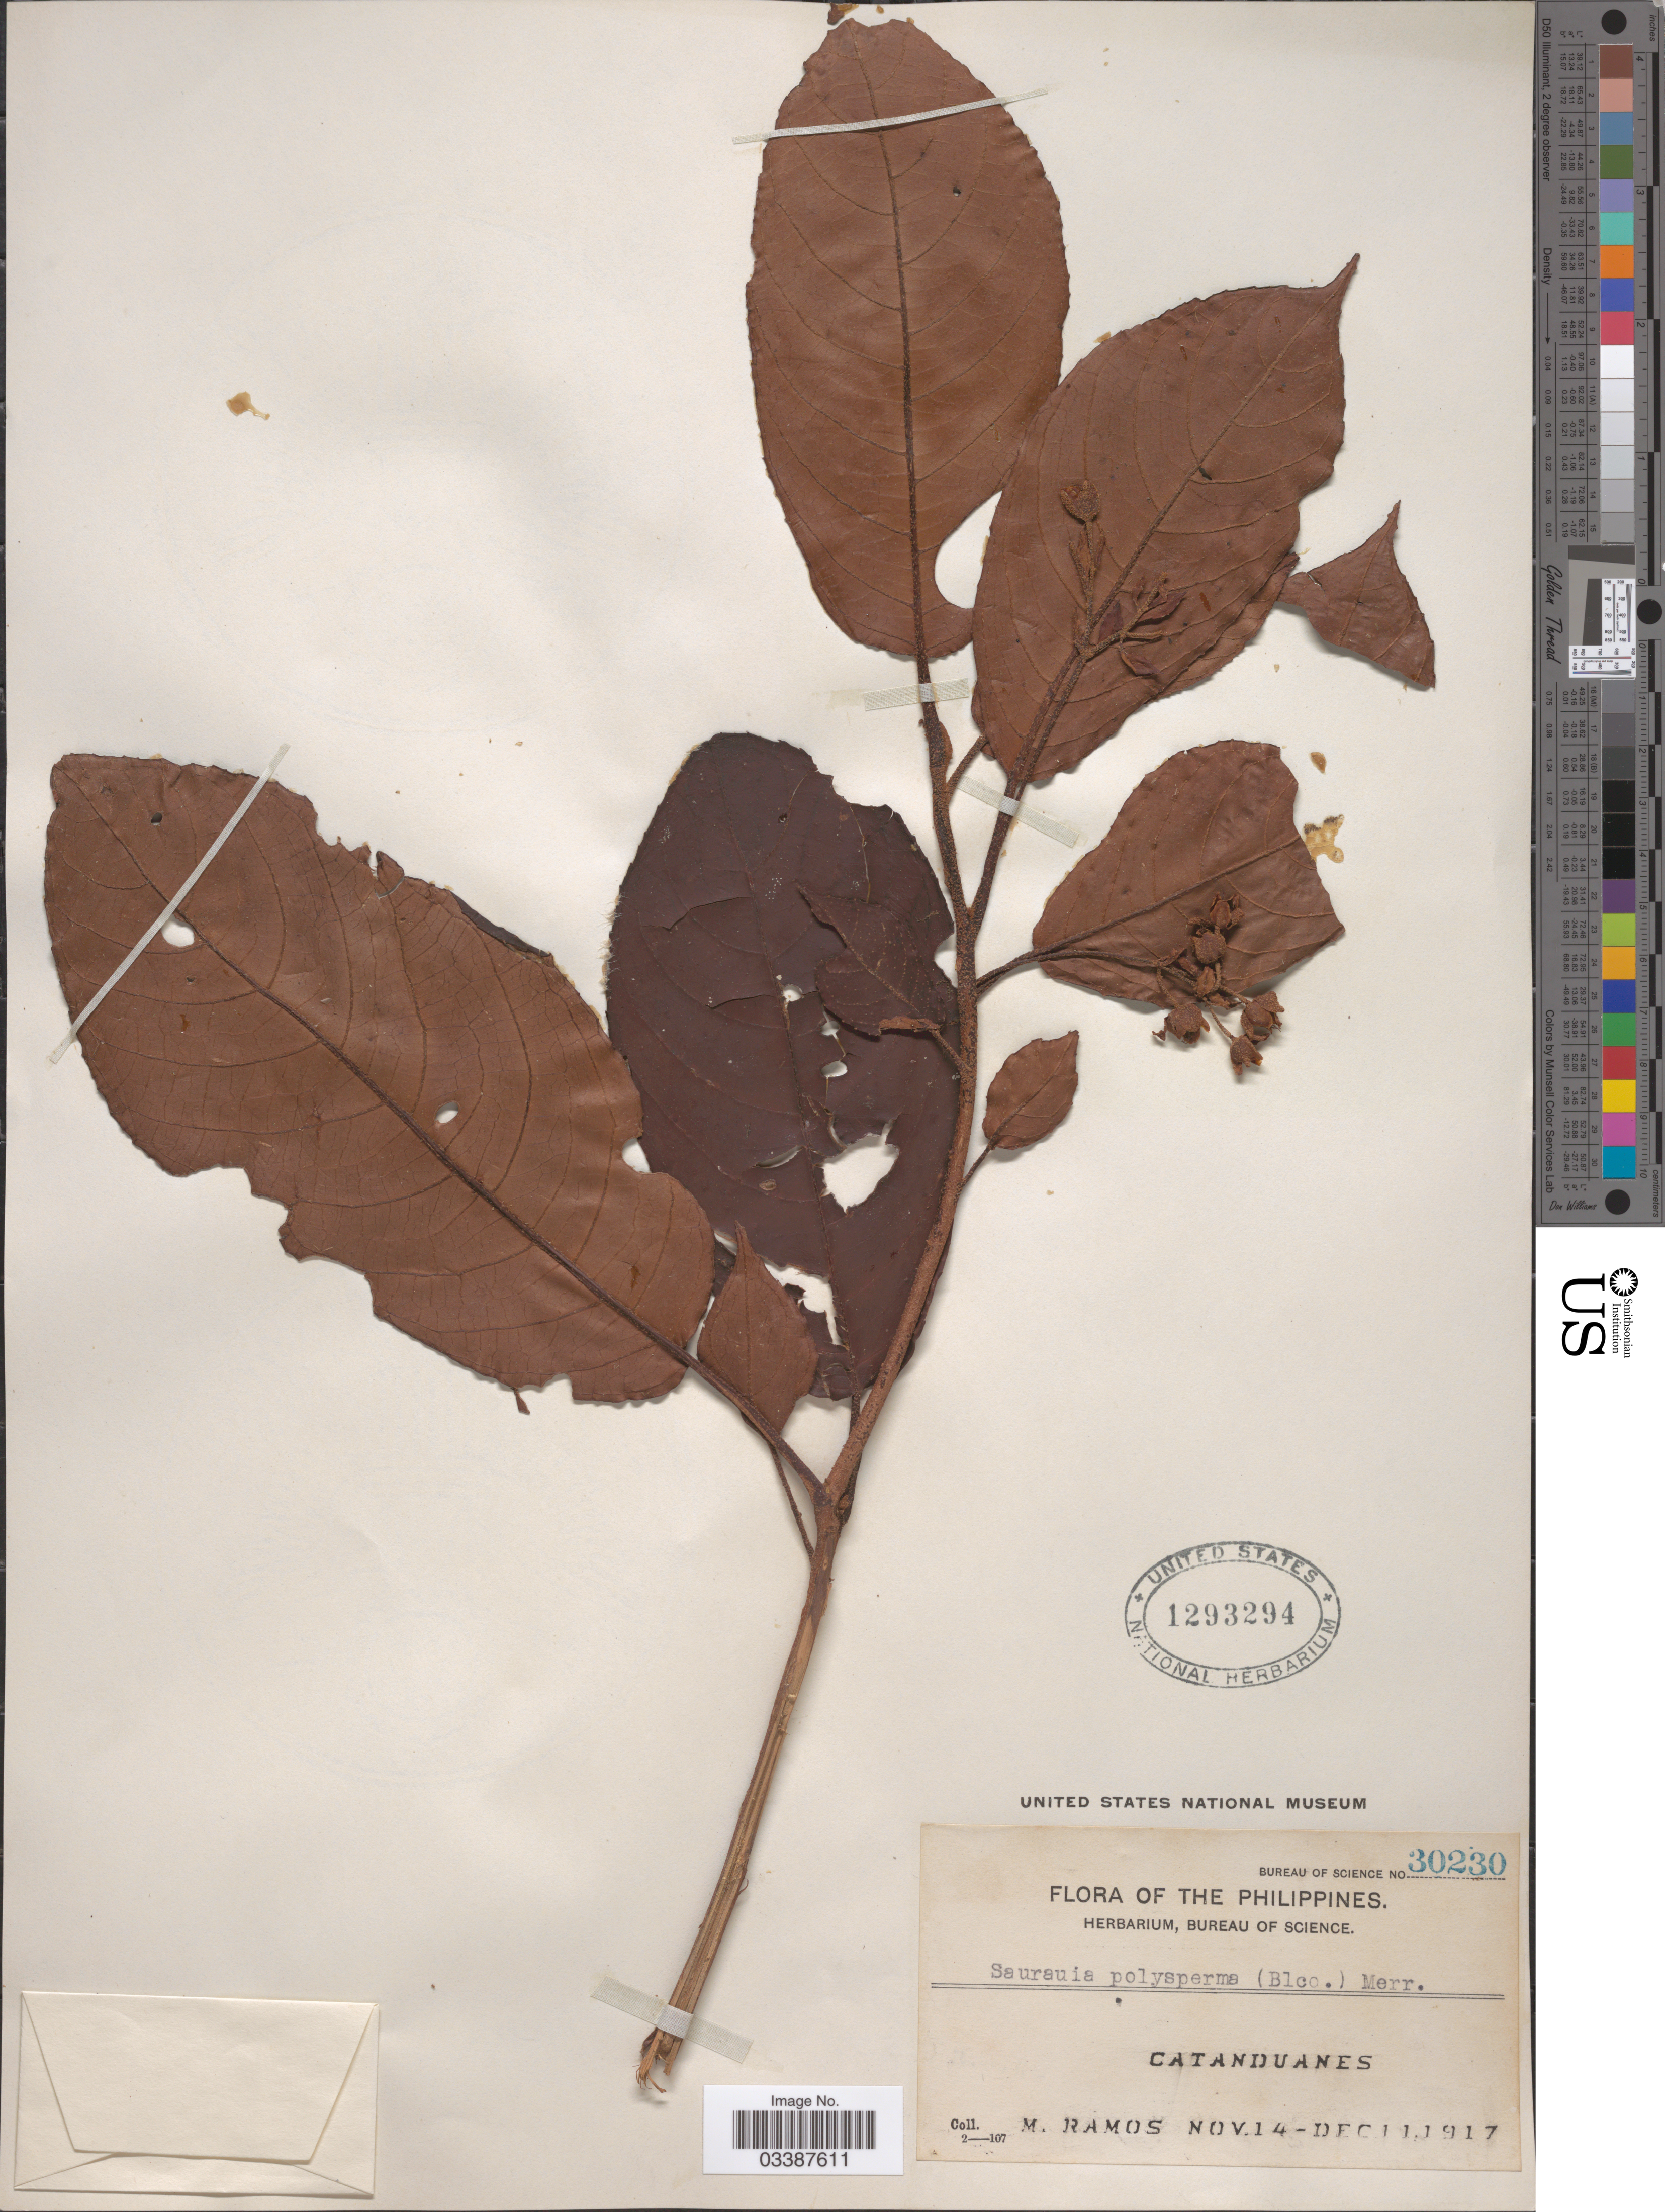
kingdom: Plantae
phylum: Tracheophyta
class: Magnoliopsida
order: Ericales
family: Actinidiaceae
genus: Saurauia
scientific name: Saurauia polysperma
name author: Merr.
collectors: M. Ramos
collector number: Bureau of Science 30230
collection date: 1917-11-14/1917-12-11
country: Philippines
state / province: Bicol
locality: Catanduanes.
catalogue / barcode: US 1293294